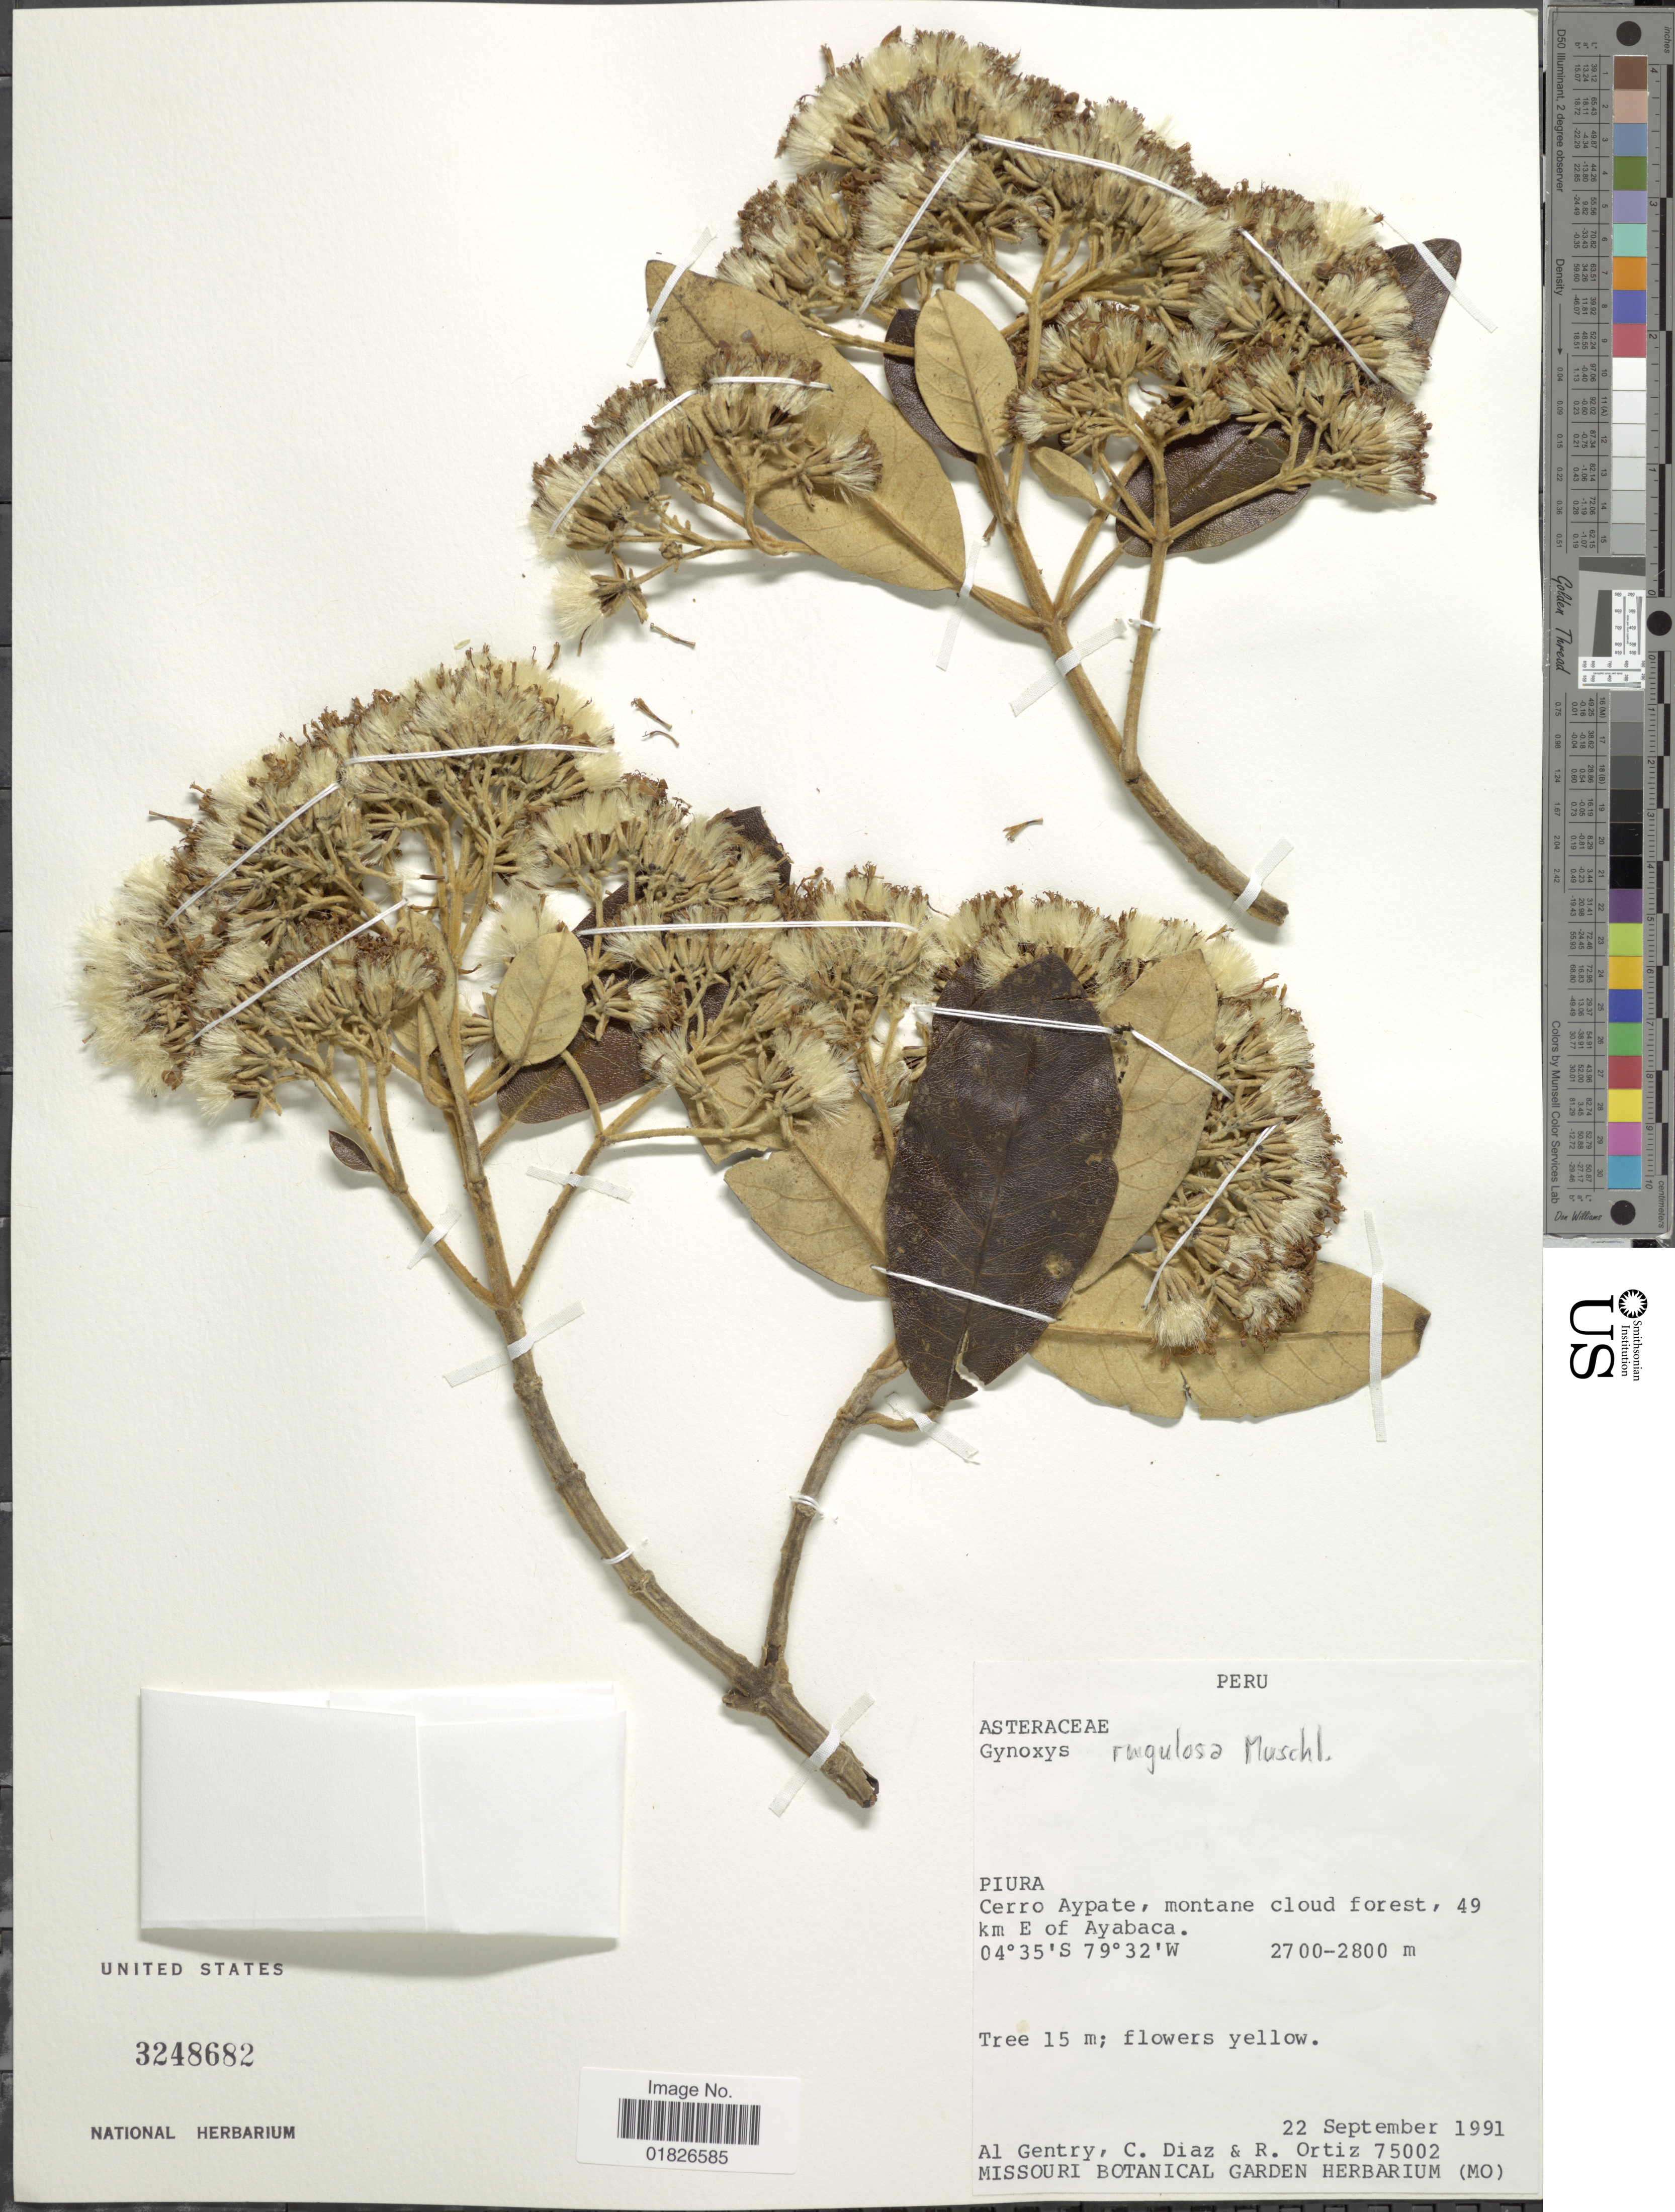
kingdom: Plantae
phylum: Tracheophyta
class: Magnoliopsida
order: Asterales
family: Asteraceae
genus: Gynoxys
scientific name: Gynoxys rugulosa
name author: Muschl.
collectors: A. H. Gentry, C. Díaz & R. Ortíz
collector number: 75002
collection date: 1991-09-22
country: Peru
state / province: Piura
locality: Cerro Aypate, 49 km E of Ayabaca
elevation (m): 2700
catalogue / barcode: US 3248682